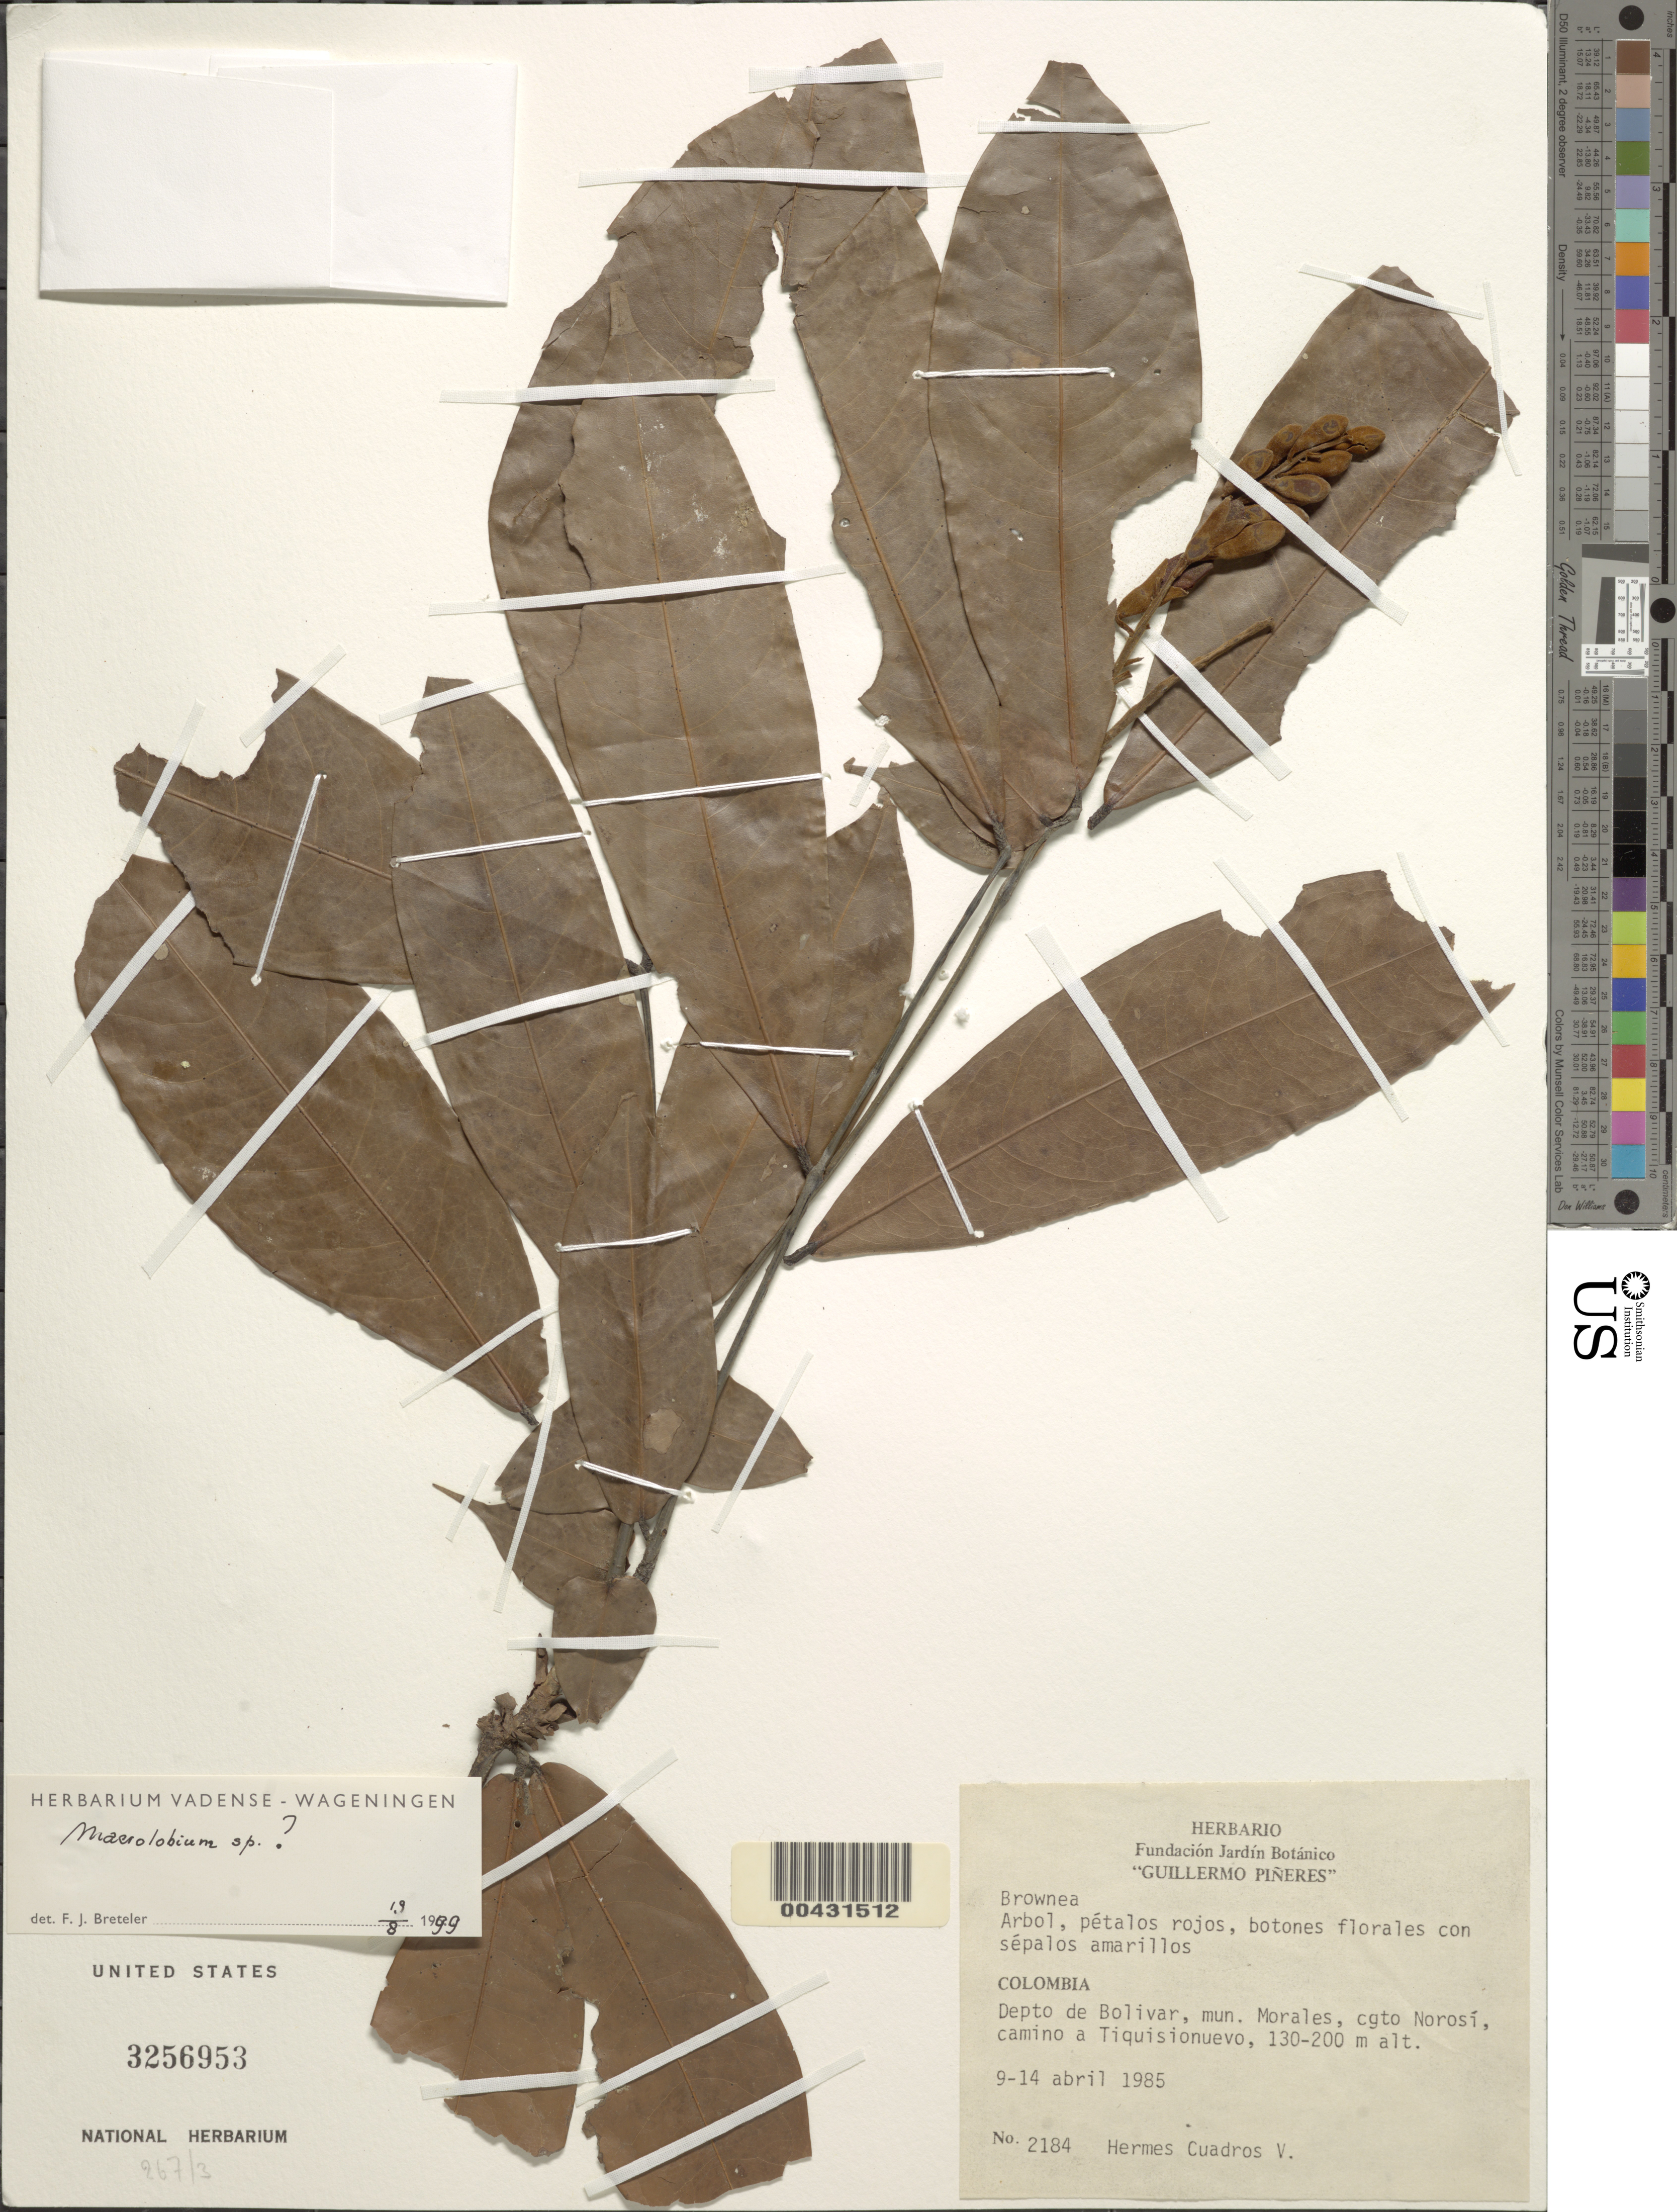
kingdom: Plantae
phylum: Tracheophyta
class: Magnoliopsida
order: Fabales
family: Fabaceae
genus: Brownea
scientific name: Brownea sp.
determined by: Trujillo, A. M.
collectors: H. Cuadros V.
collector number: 2184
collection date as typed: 09 Apr 1985 to 14 Apr 1985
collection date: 1985-04-09/1985-04-14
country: Colombia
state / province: Bolívar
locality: Morales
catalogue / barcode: US 3256953